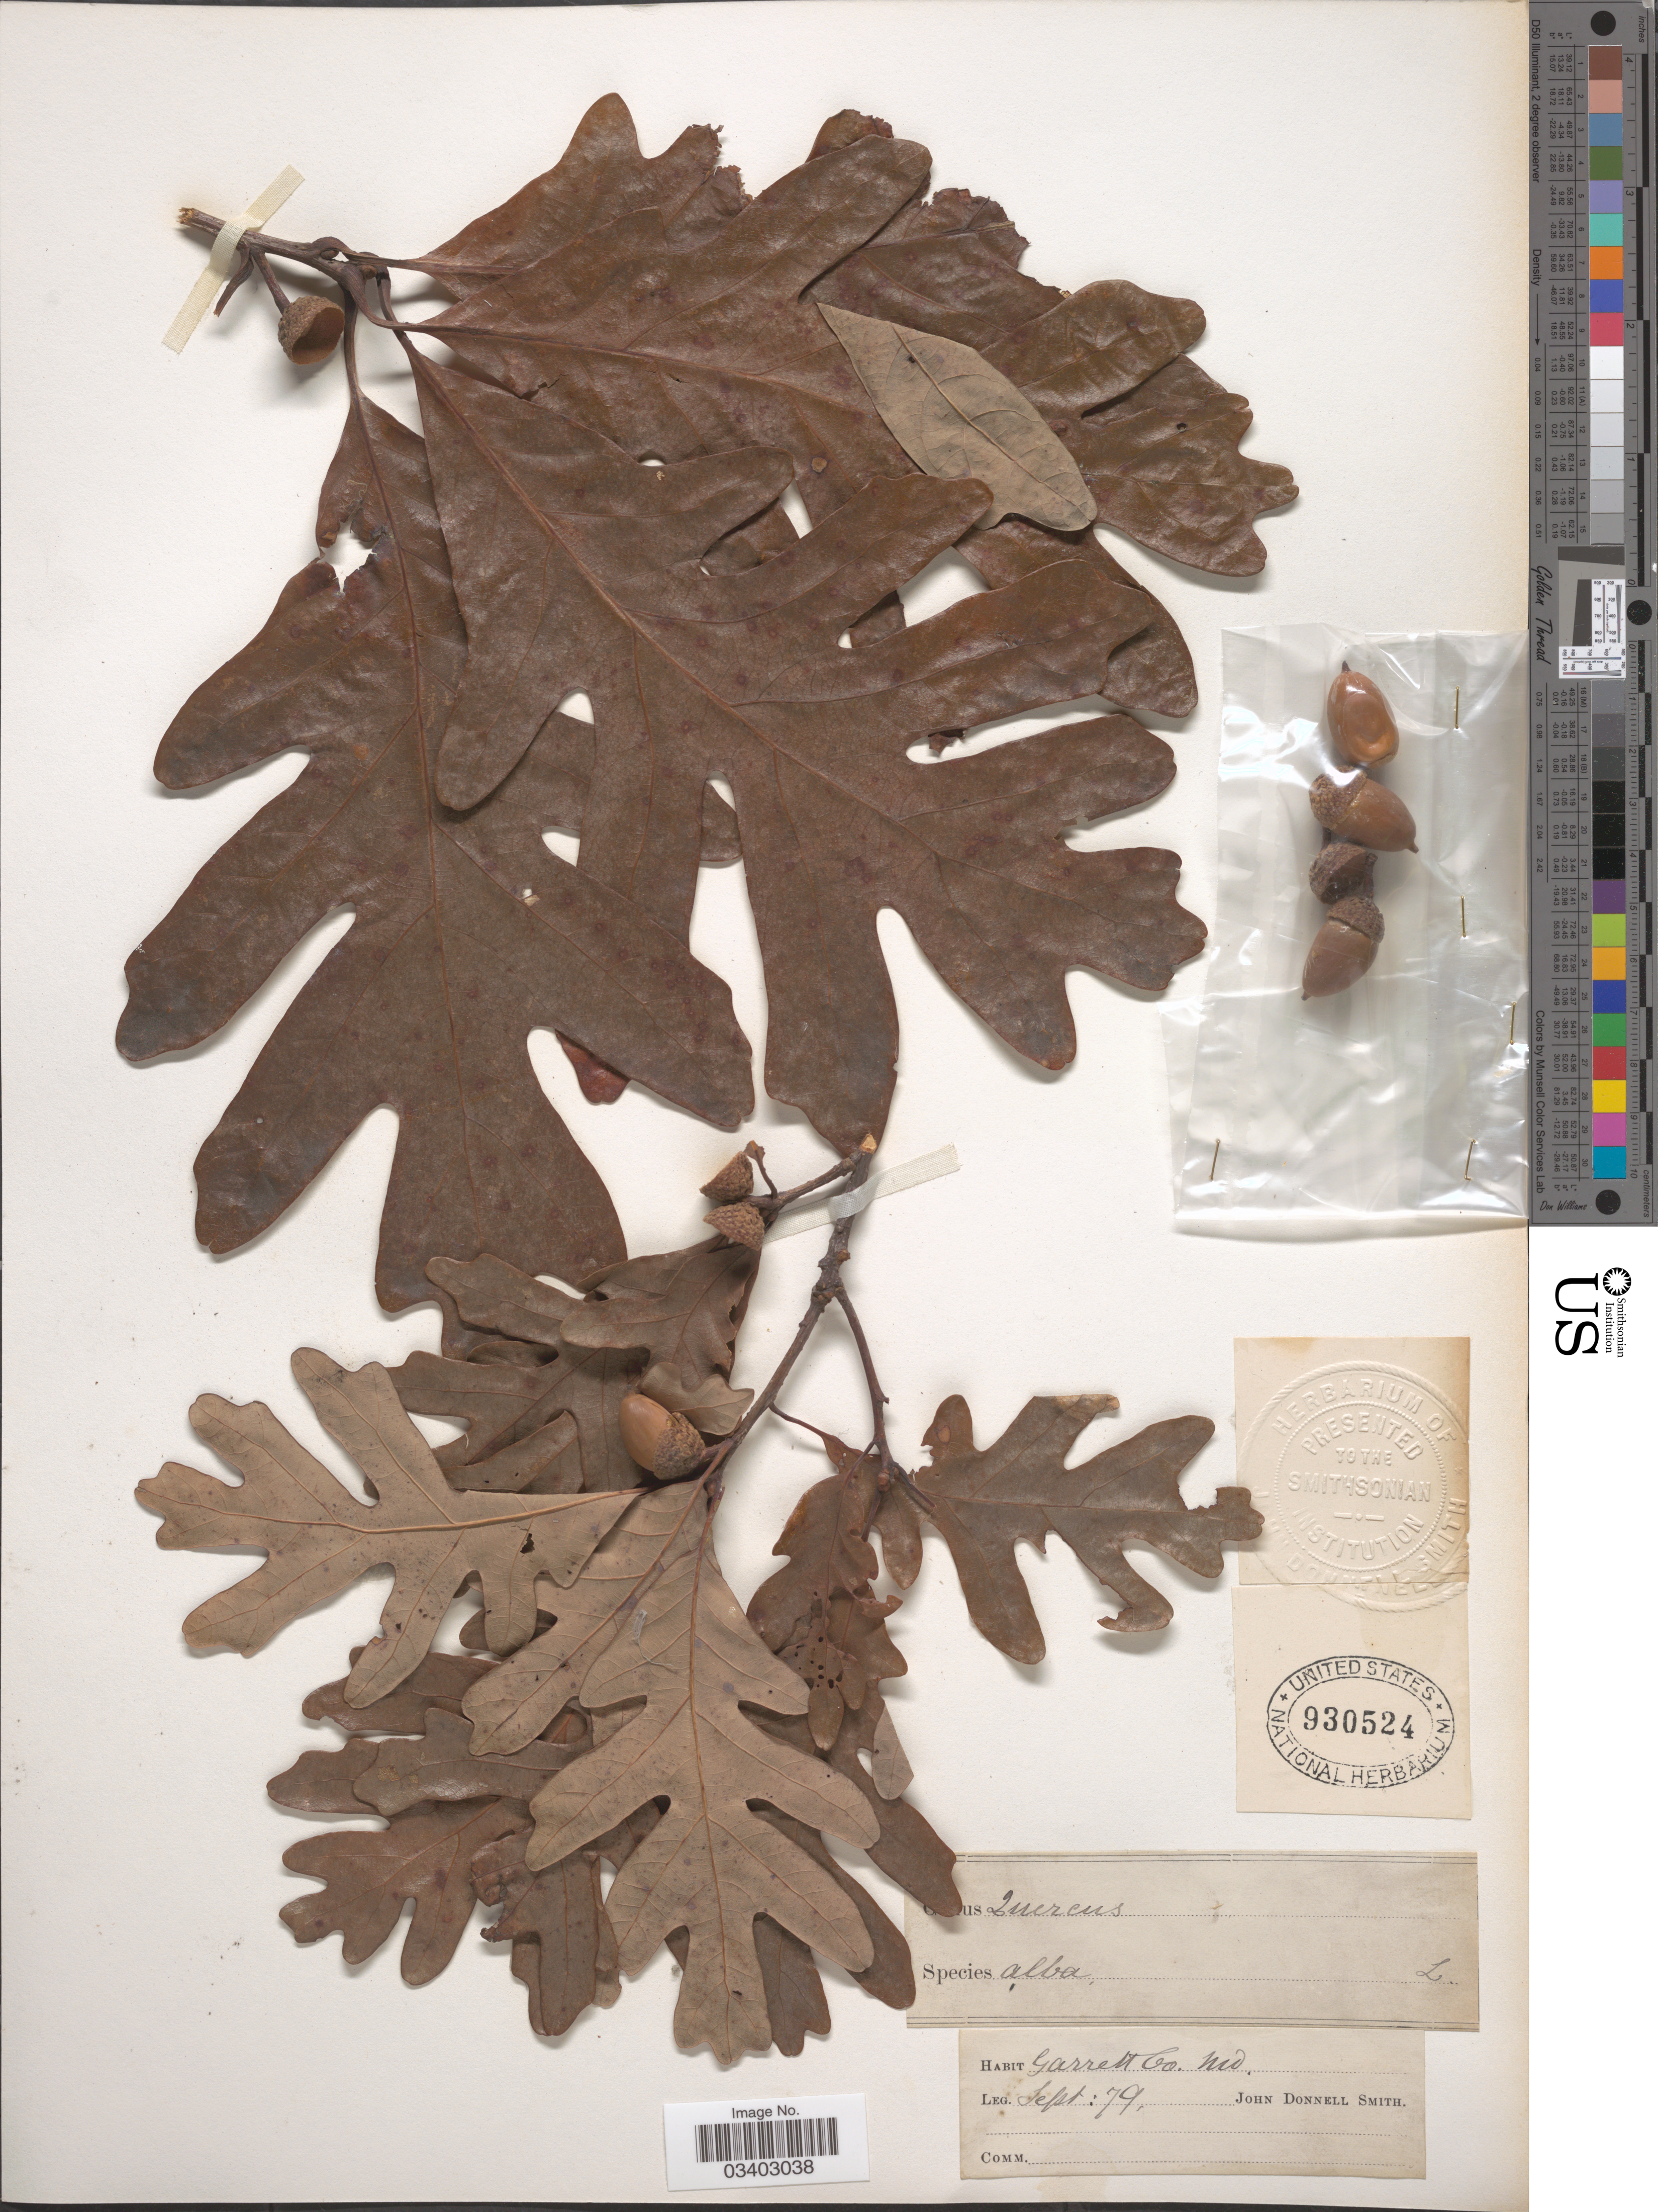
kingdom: Plantae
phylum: Tracheophyta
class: Magnoliopsida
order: Fagales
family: Fagaceae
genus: Quercus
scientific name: Quercus alba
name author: L.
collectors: J. Donnell Smith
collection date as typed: Transcribed d/m/y: /9/79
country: United States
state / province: Maryland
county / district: Garrett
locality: Garrett Co.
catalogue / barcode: US 930524